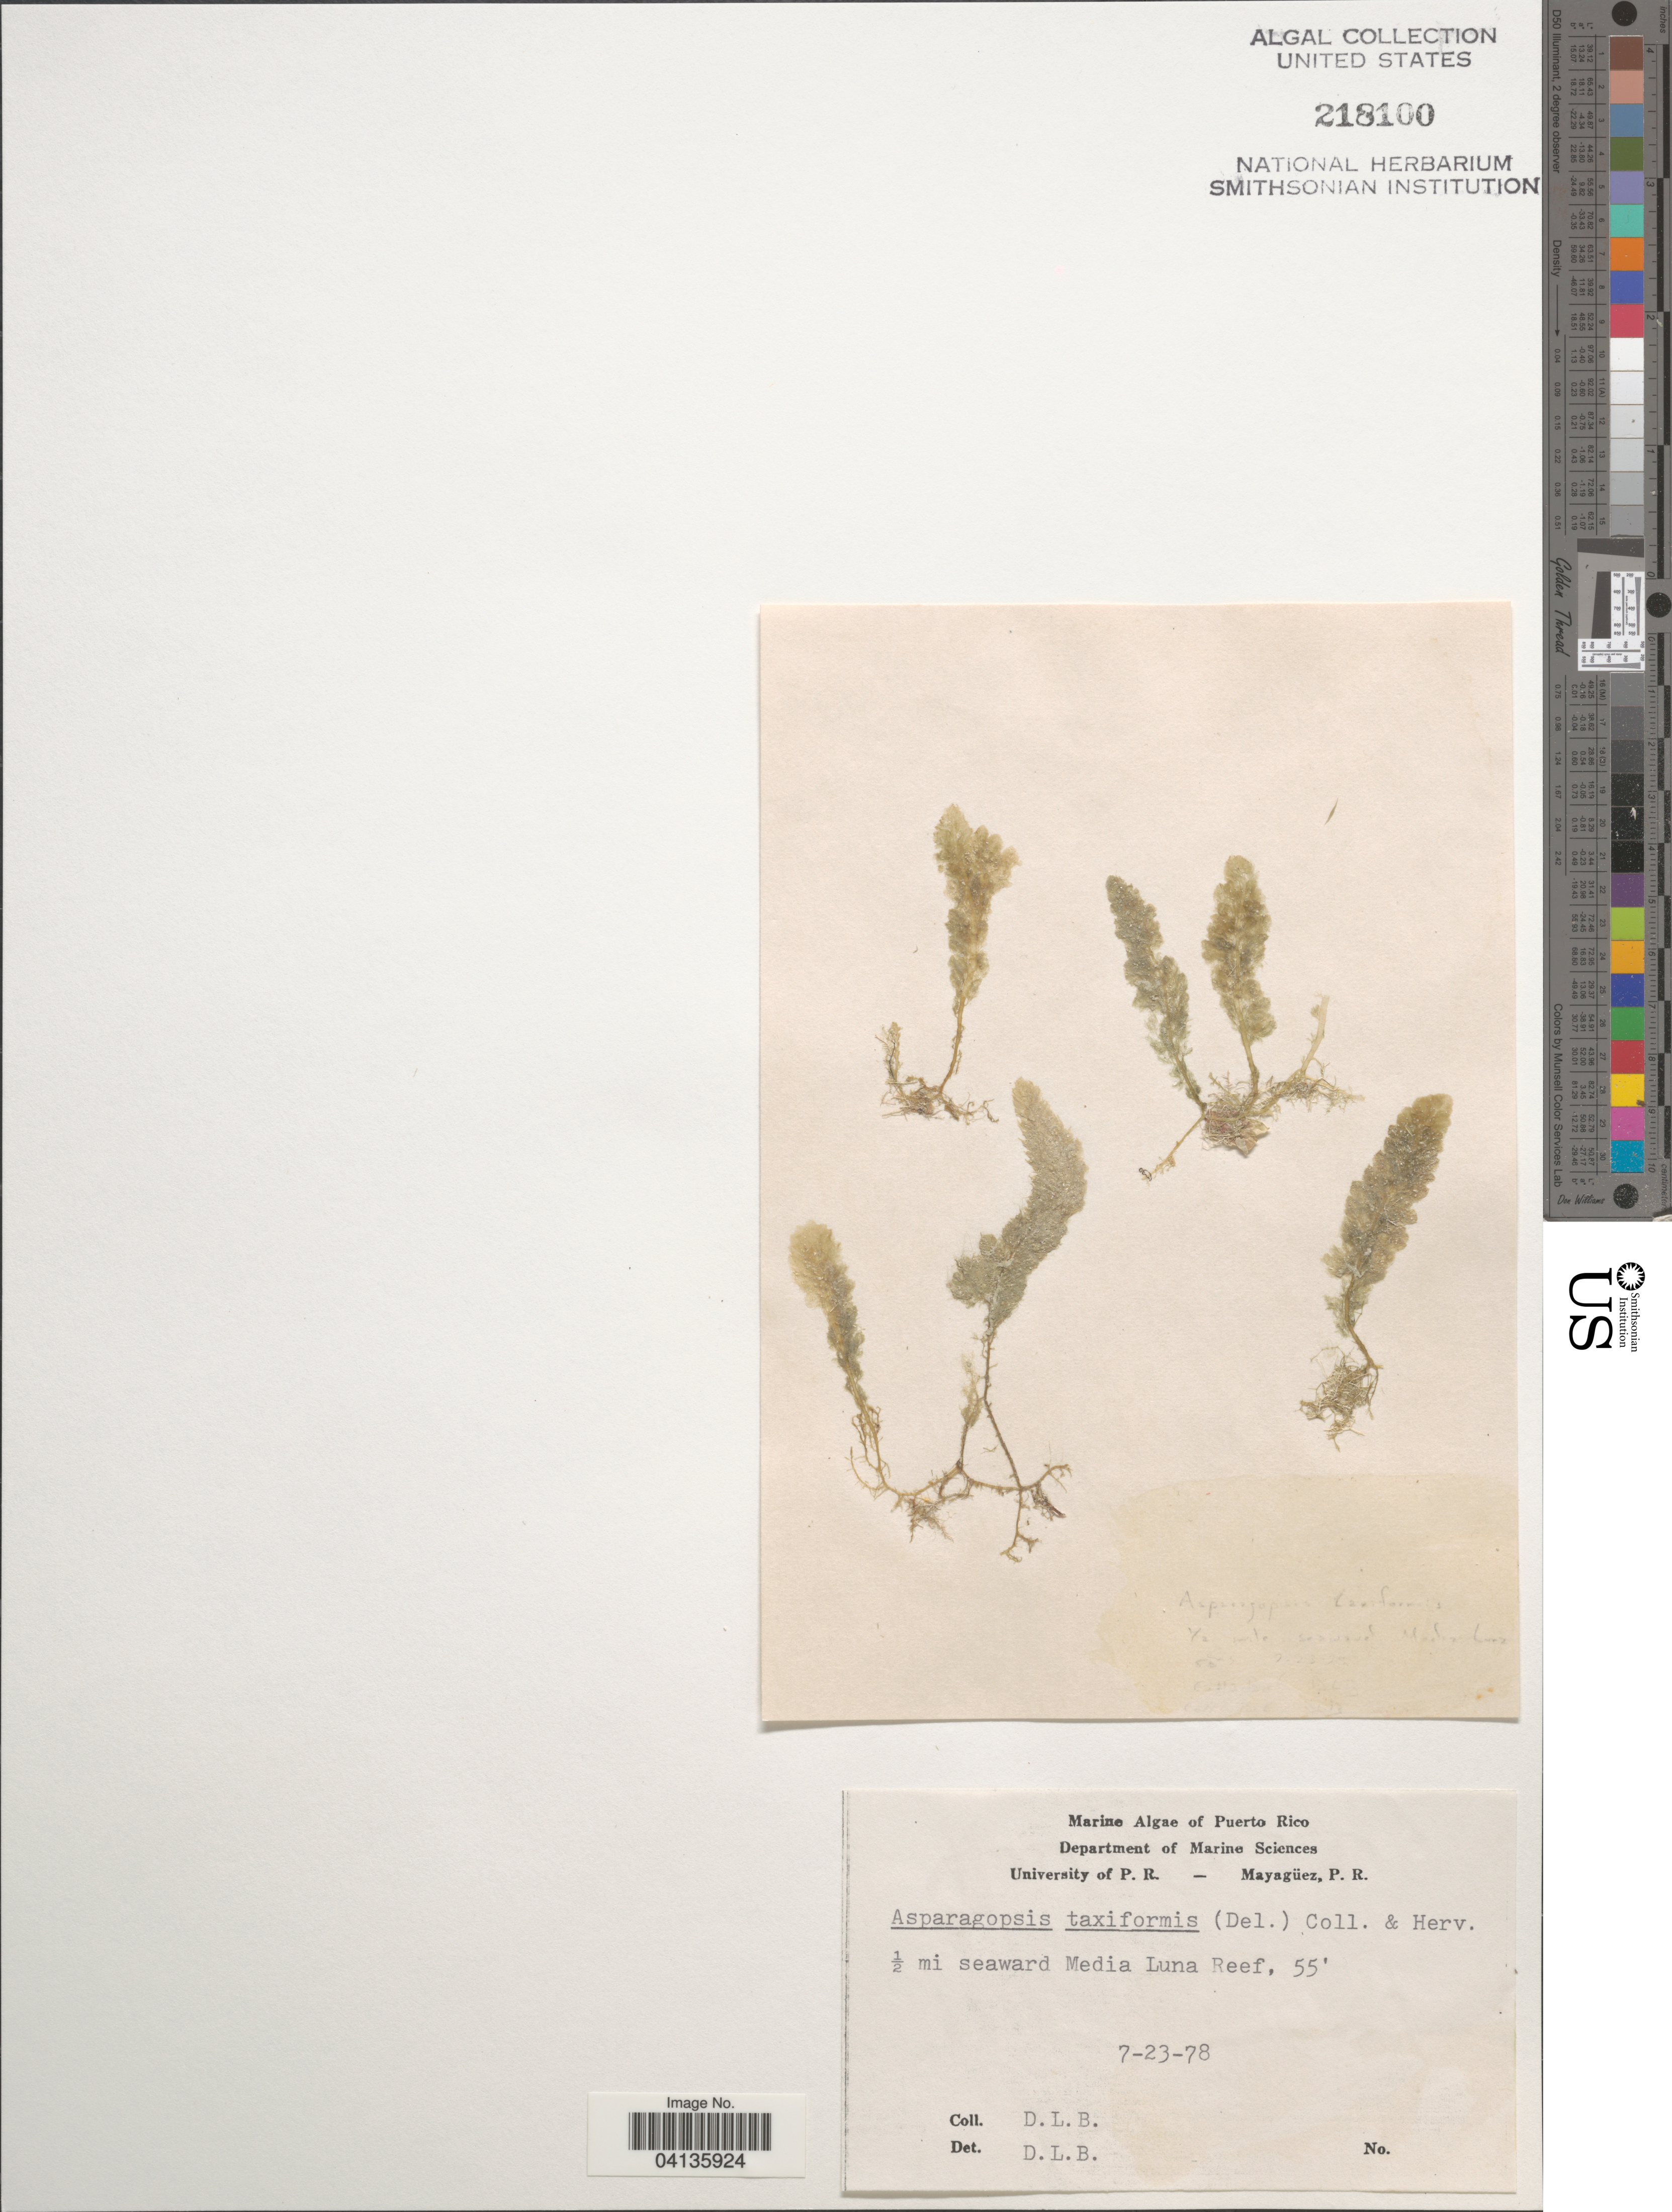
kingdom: Plantae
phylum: Rhodophyta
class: Florideophyceae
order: Bonnemaisoniales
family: Bonnemaisoniaceae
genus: Asparagopsis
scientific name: Asparagopsis taxiformis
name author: (Delile) Trevis.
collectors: D. L. B.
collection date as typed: Transcribed d/m/y: 23/7/78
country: Puerto Rico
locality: ½ mi seaward Media Luna Reef.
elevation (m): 17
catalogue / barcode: US 218100